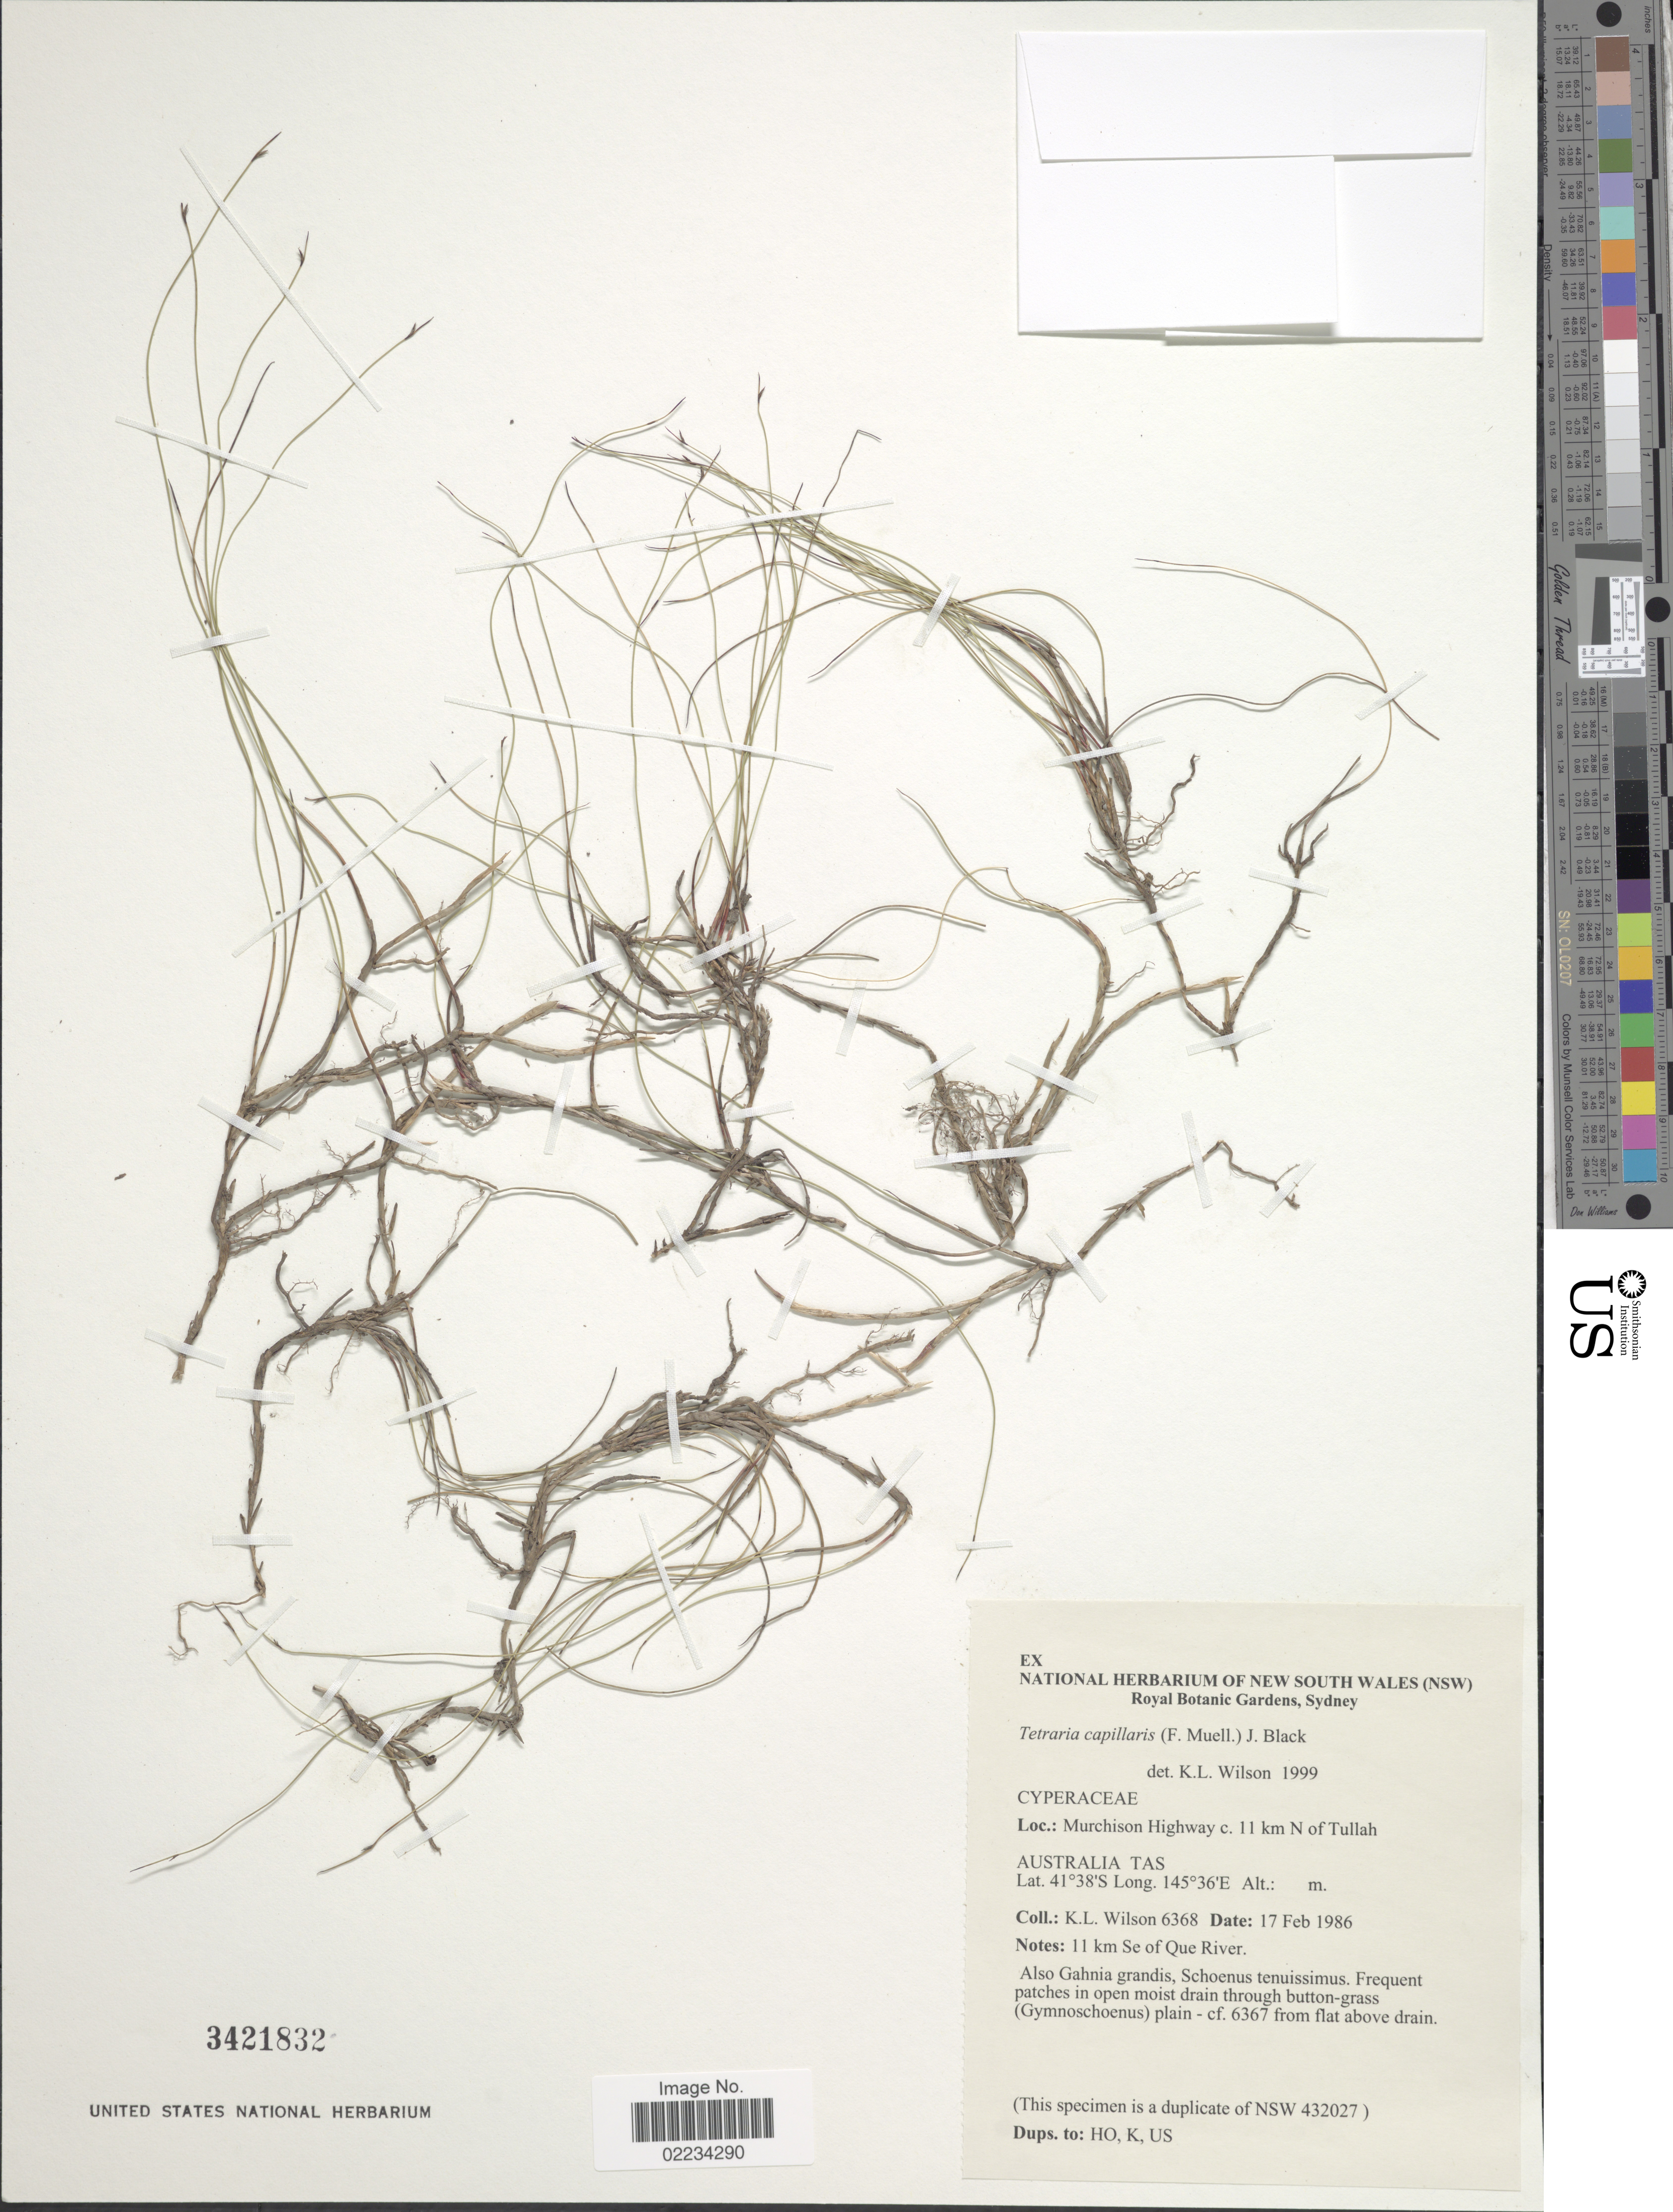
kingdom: Plantae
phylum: Tracheophyta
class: Liliopsida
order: Poales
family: Cyperaceae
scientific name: Netrostylis capillaris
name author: (F. Muell.) R.L. Barrett et al.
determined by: Strong, Mark T., (BOT), Smithsonian Institution - National Museum of Natural History (UNITED STATES)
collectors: K. L. Wilson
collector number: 6368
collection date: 1986-02-17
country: Australia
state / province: Tasmania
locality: Murchison Highway c. 11 km N of Tullah, 11 km Se of Que River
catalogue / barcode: US 3421832